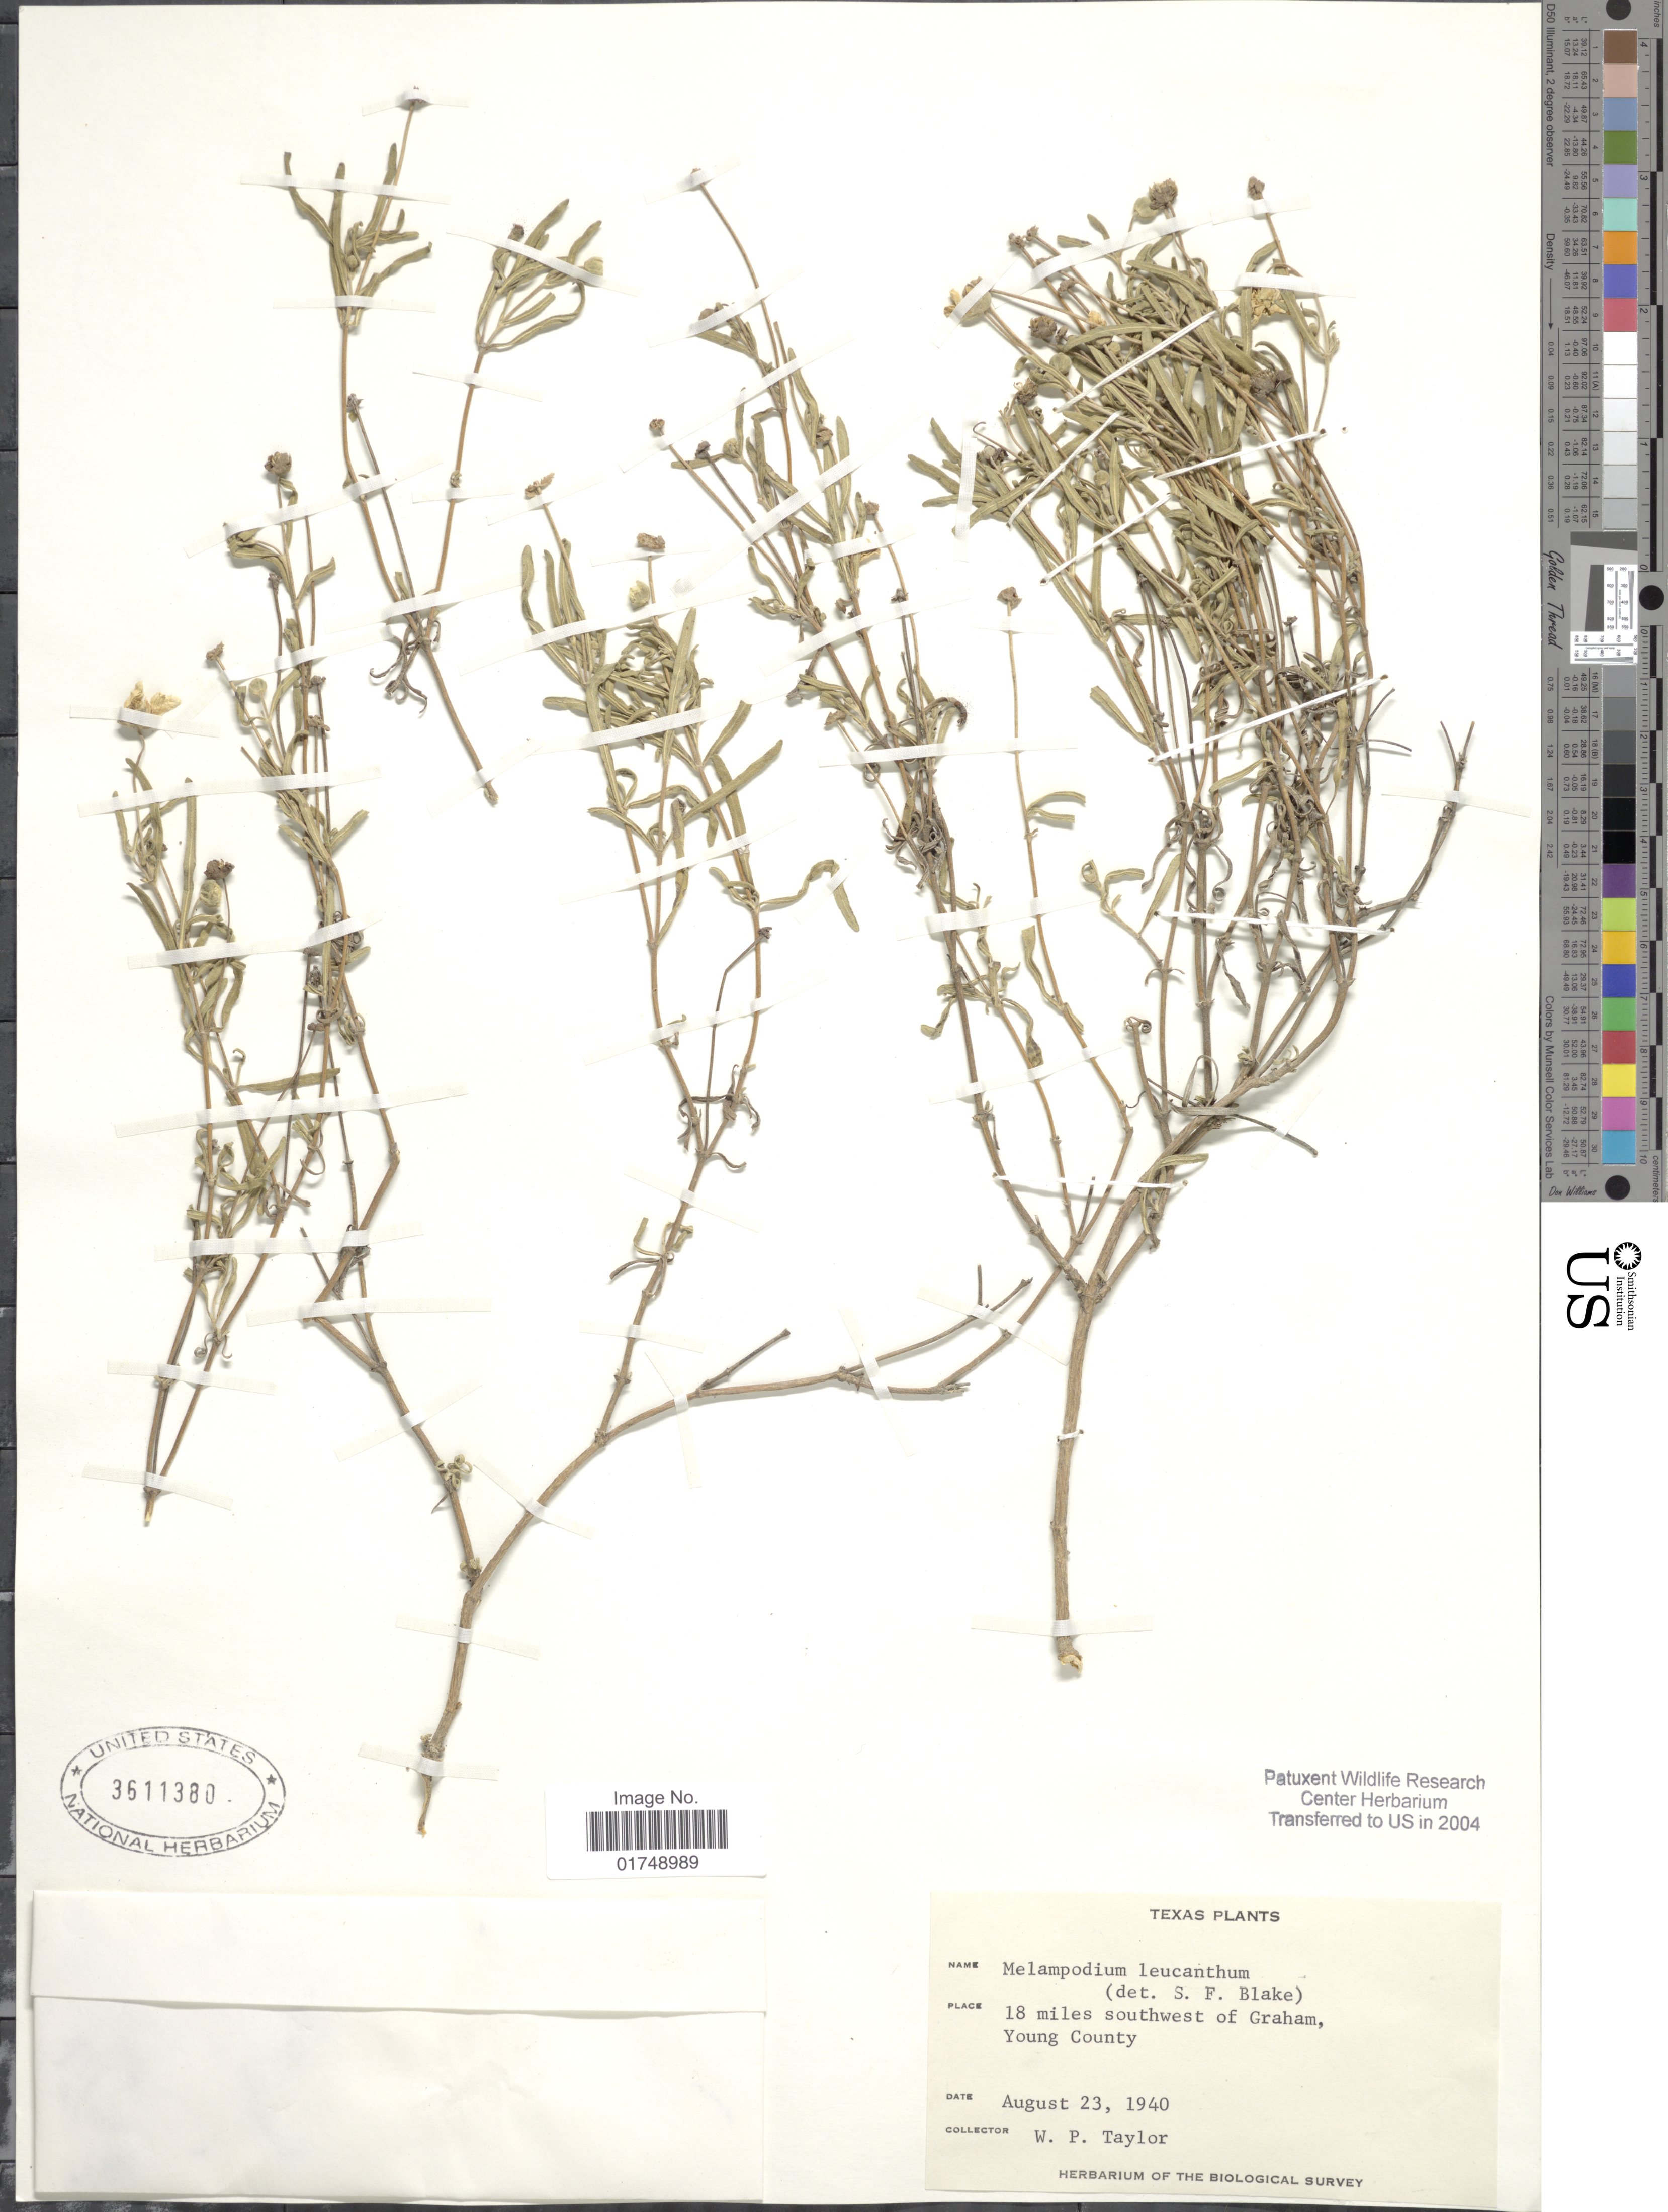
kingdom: Plantae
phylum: Tracheophyta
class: Magnoliopsida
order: Asterales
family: Asteraceae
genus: Melampodium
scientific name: Melampodium leucanthum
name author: Torr. & A. Gray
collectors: W. P. Taylor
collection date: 1940-08-23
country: United States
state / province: Texas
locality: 18 miles southwest of Graham. Young County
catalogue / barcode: US 3611380